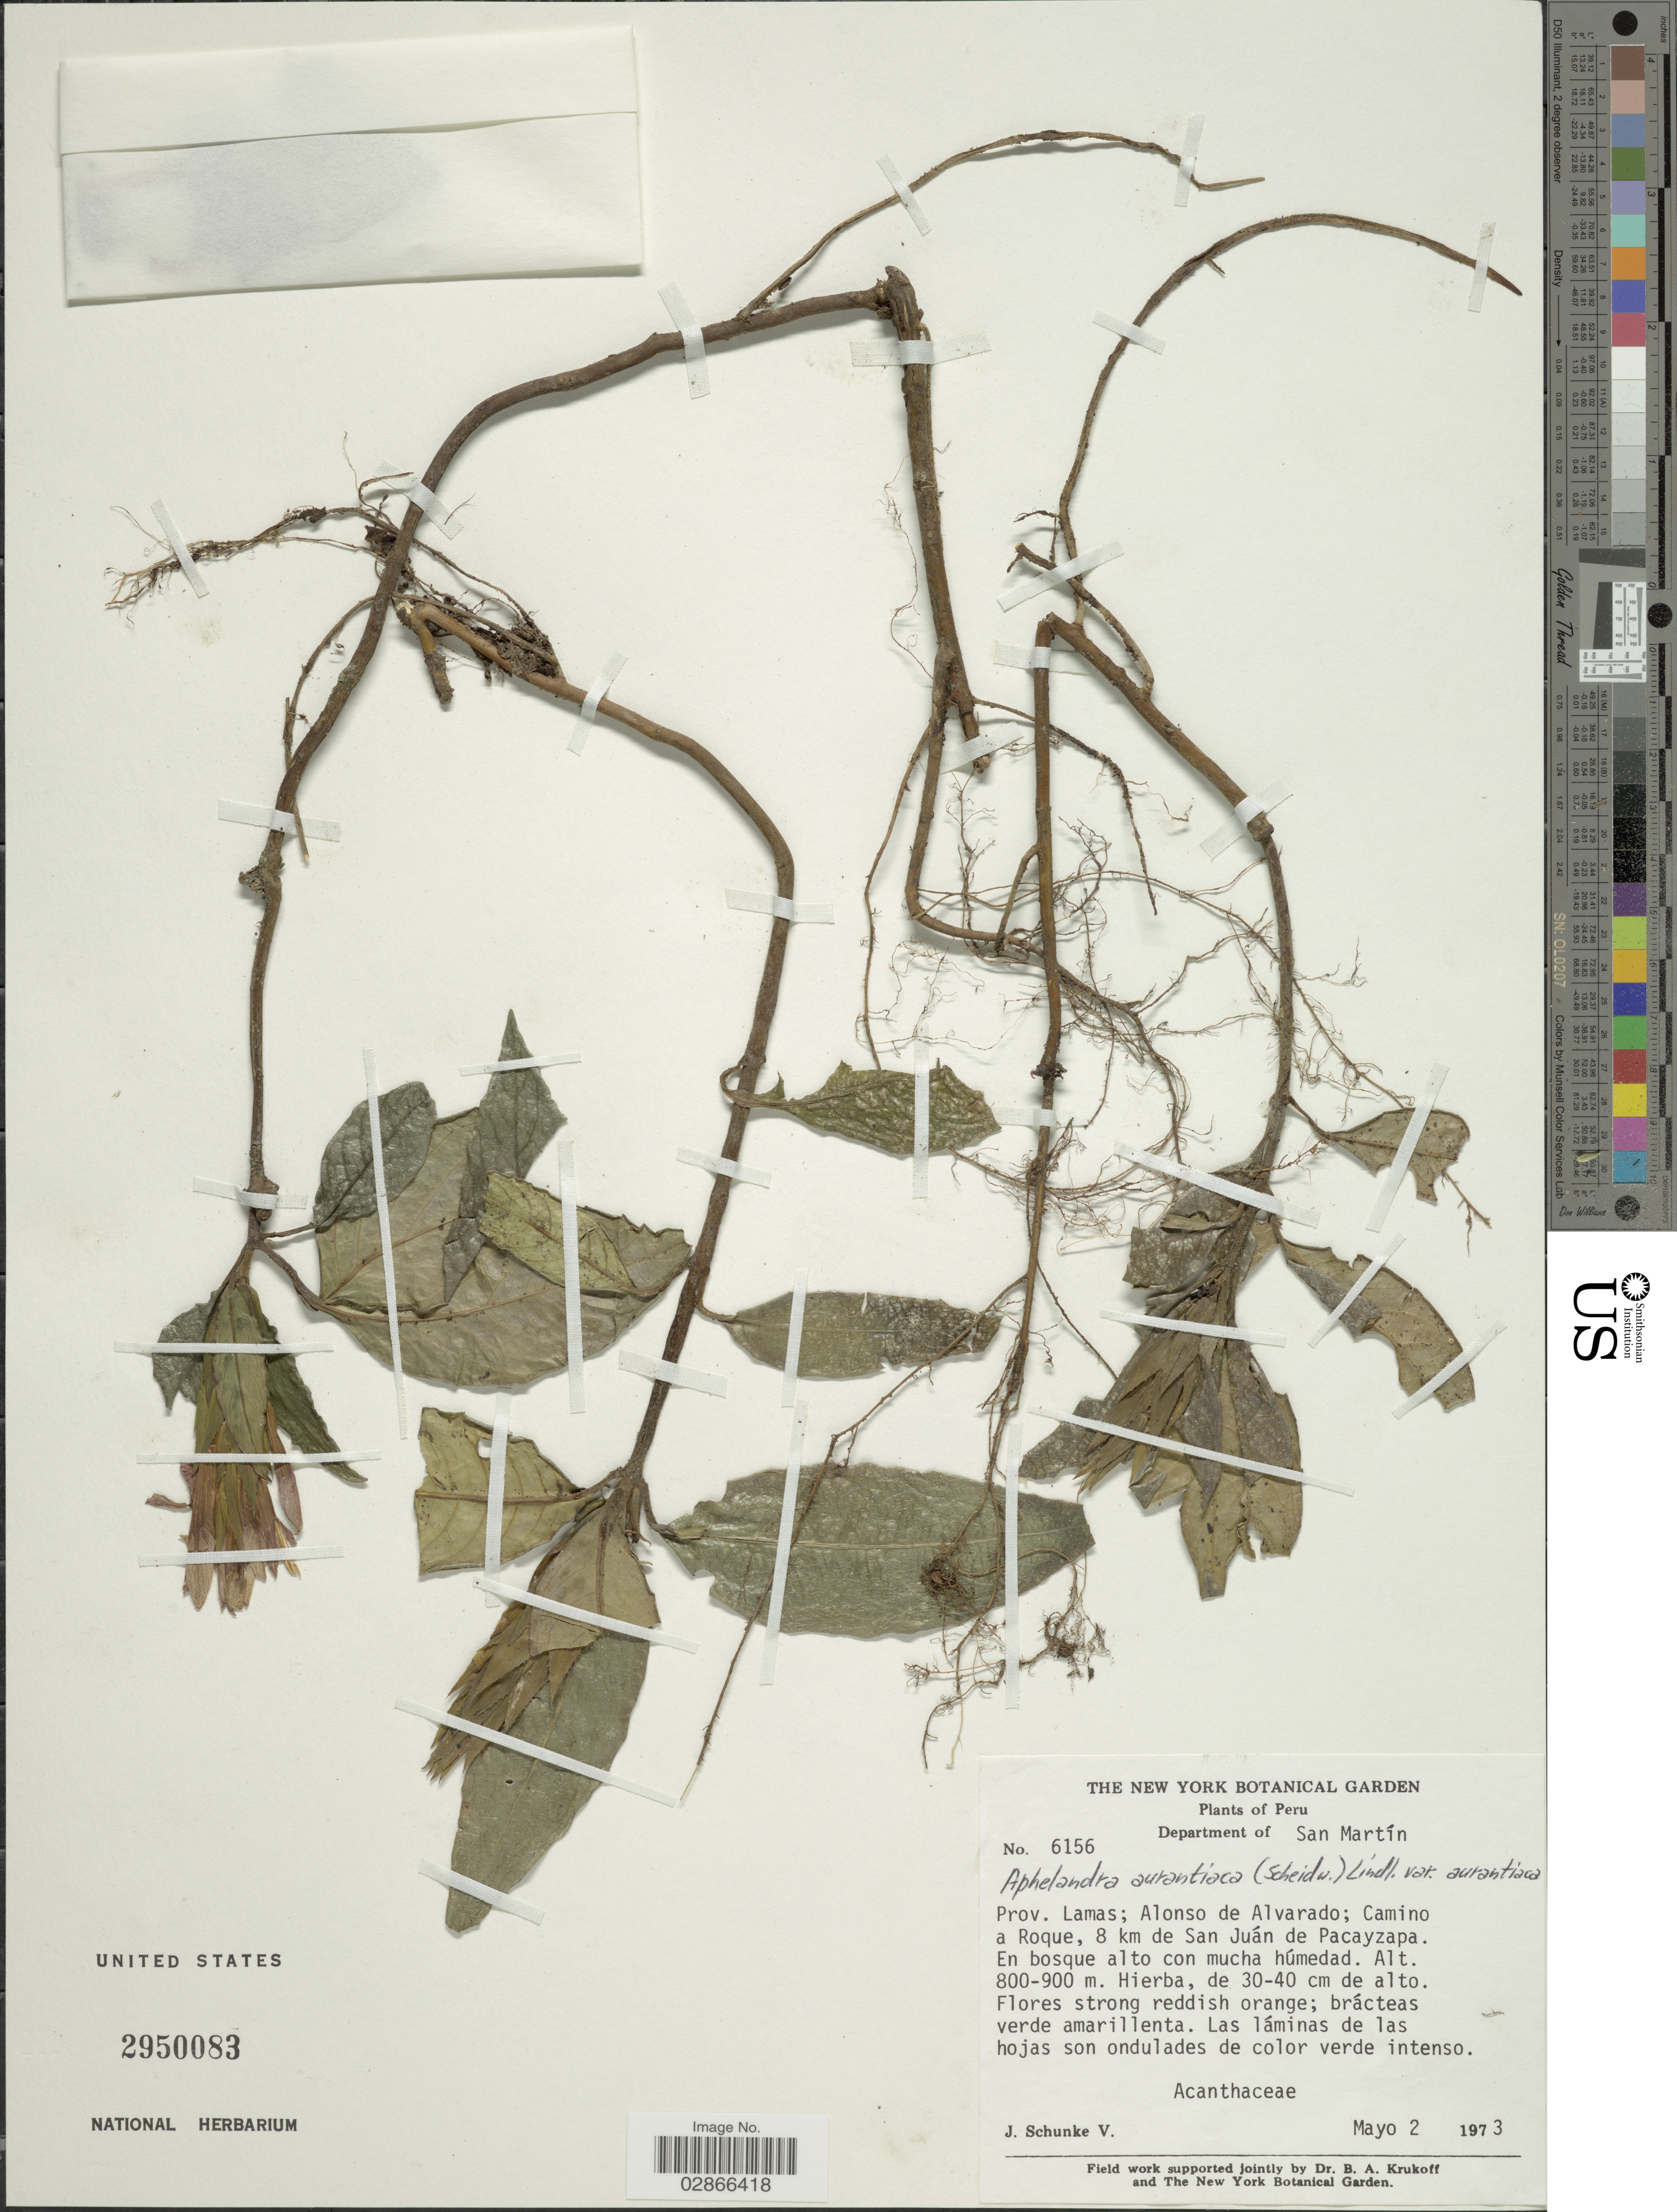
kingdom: Plantae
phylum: Tracheophyta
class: Magnoliopsida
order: Lamiales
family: Acanthaceae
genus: Aphelandra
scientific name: Aphelandra aurantiaca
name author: (Scheidw.) Lindl.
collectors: J. Schunke Vigo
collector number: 6156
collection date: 1973-05-02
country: Peru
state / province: San Martín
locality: Department of San Martín. Prov. Lamas; Alonso de Alvarado; Camino a Roque, 8 km de San Juán de Pacayzapa.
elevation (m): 800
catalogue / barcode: US 2950083